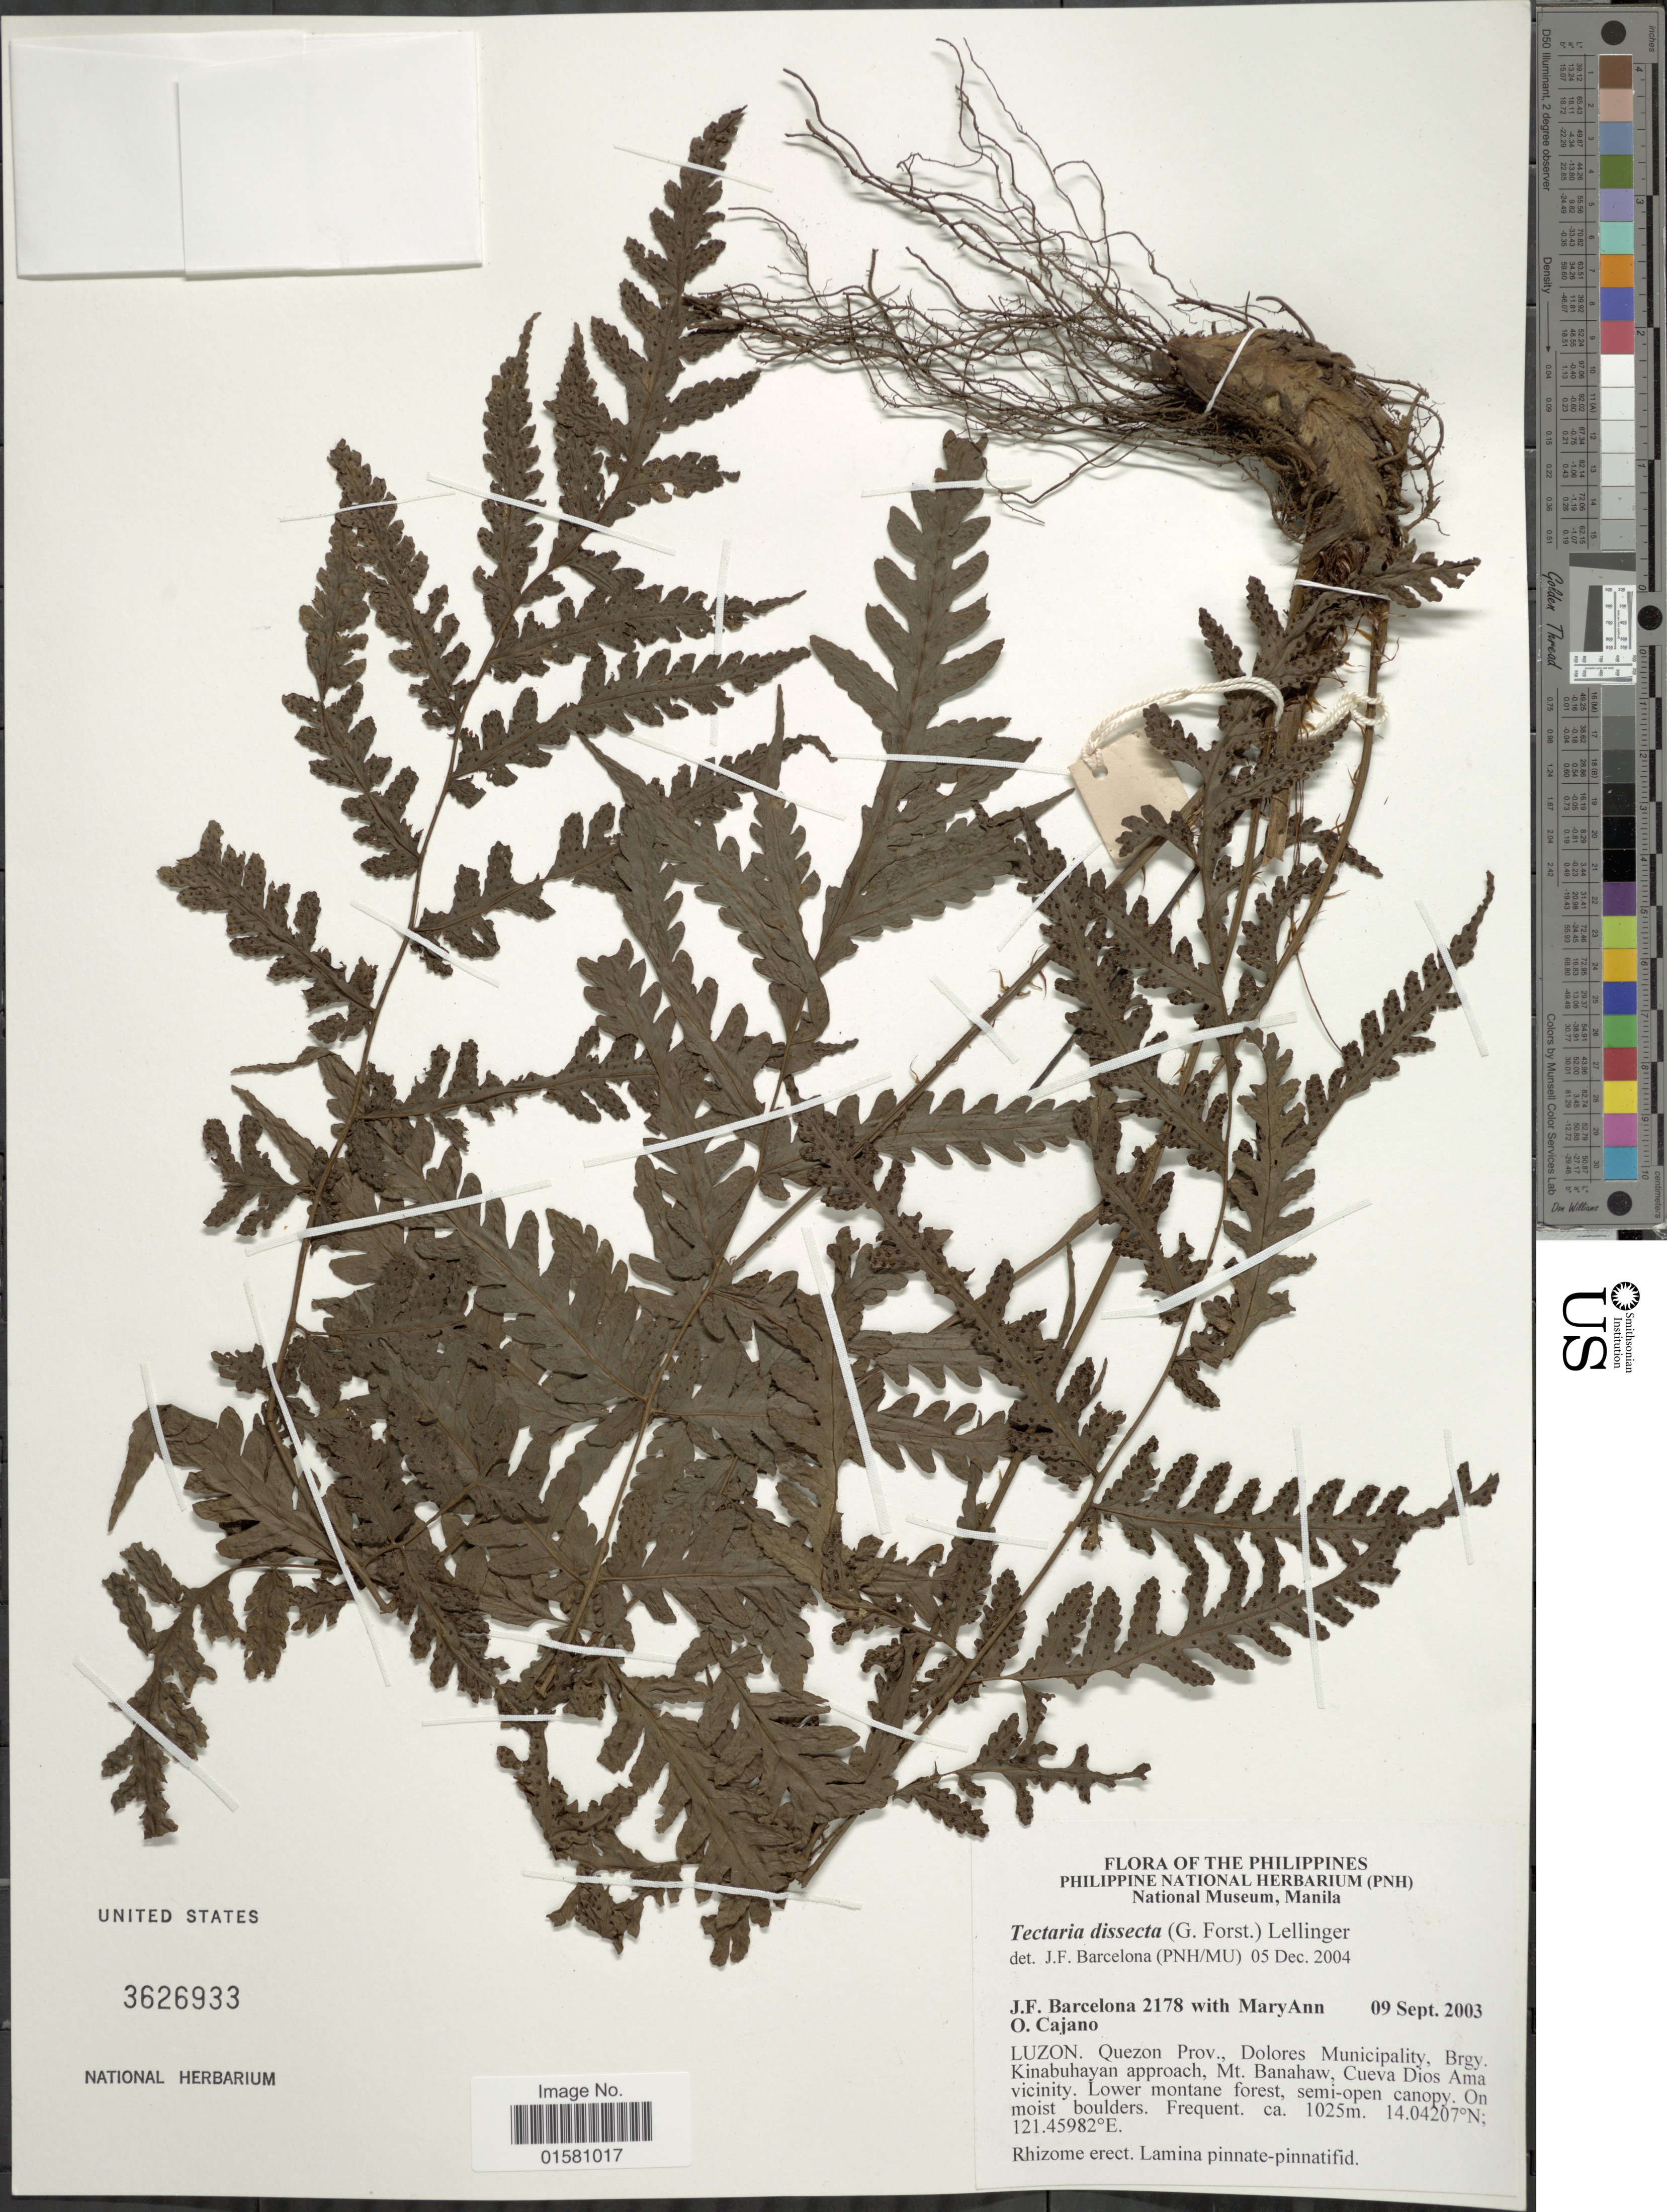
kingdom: Plantae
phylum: Tracheophyta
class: Polypodiopsida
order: Polypodiales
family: Tectariaceae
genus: Tectaria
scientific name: Tectaria dissecta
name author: (G. Forst.) Lellinger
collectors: J. F. Barcelona & M. Cajano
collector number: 2178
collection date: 2003-09-09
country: Philippines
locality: Luzon. Quezon Prov., Dolores Municipality, Brgy. KInabuhayan approach, Mt. Banahaw, Cueva Dios Ama vicinity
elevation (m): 1025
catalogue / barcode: US 3626933